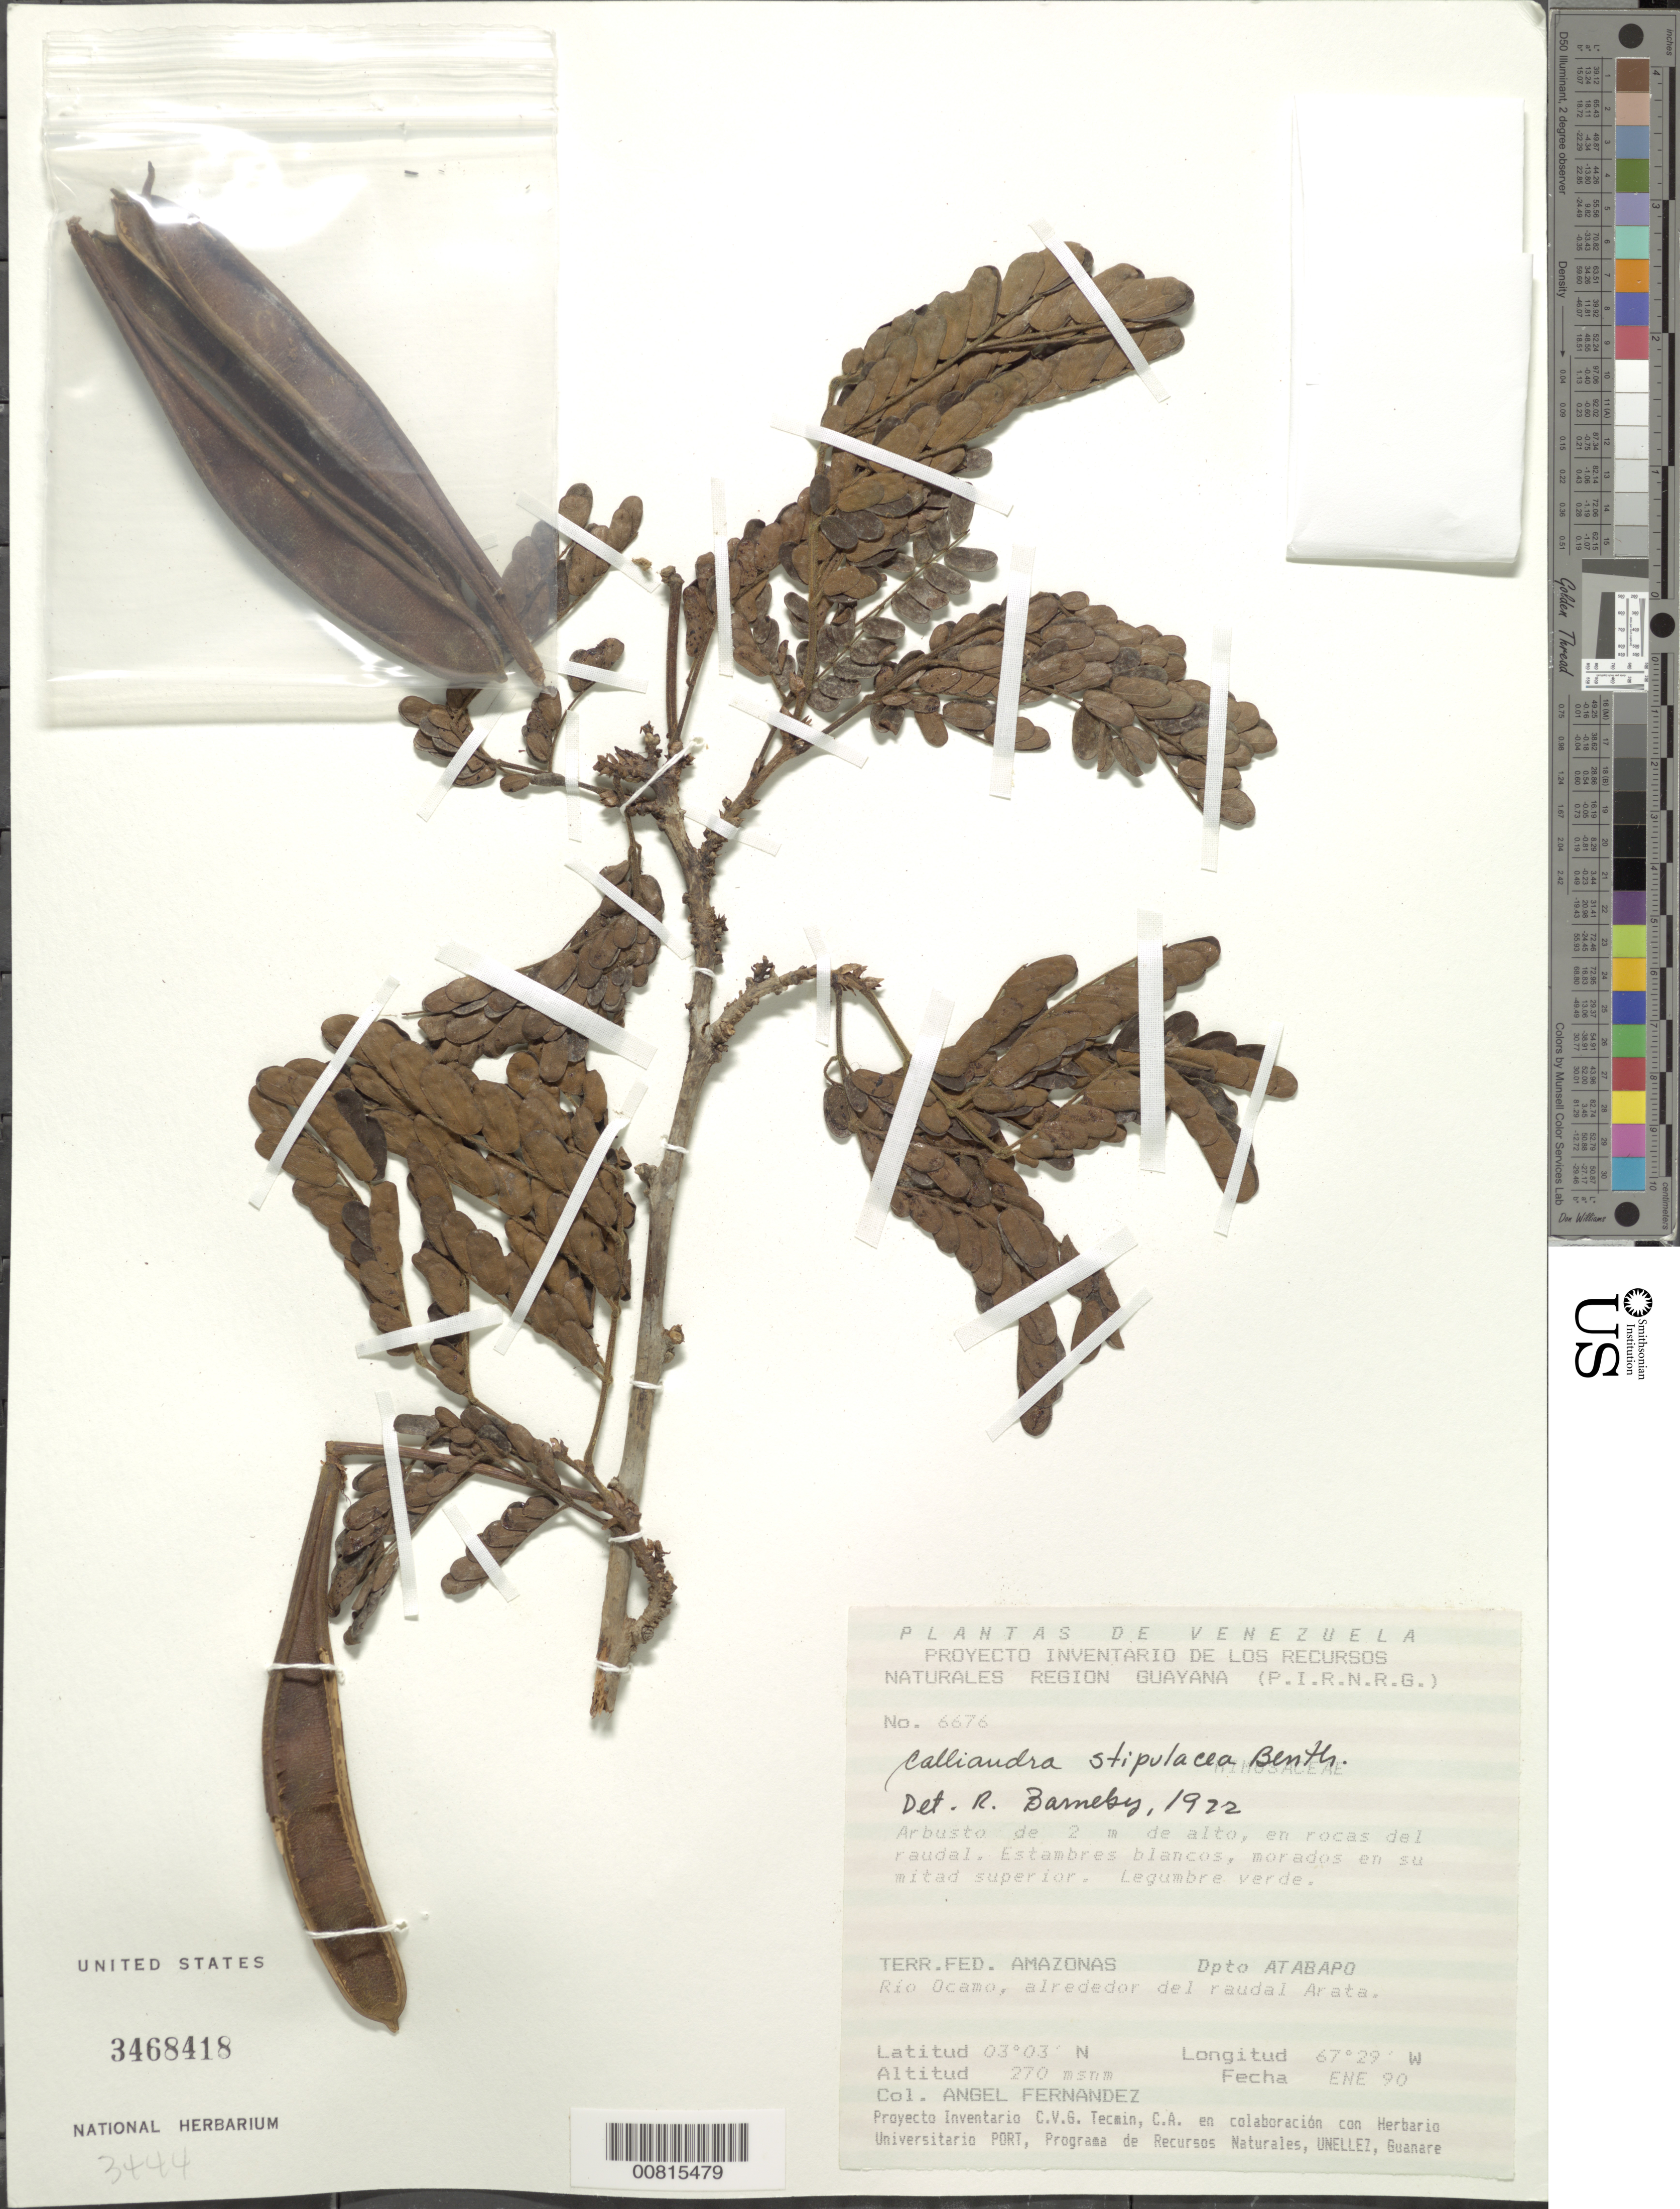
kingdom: Plantae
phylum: Tracheophyta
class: Magnoliopsida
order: Fabales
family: Fabaceae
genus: Calliandra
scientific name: Calliandra stipulacea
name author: Benth.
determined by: Barneby, Rupert C., (NY)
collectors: A. Fernández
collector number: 6676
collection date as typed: Jan-90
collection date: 1990-01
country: Venezuela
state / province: Amazonas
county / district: Atabapo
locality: Río Ocamo, alrededor del raudal Arata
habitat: Rocas del raudal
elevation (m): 270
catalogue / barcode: US 3468418